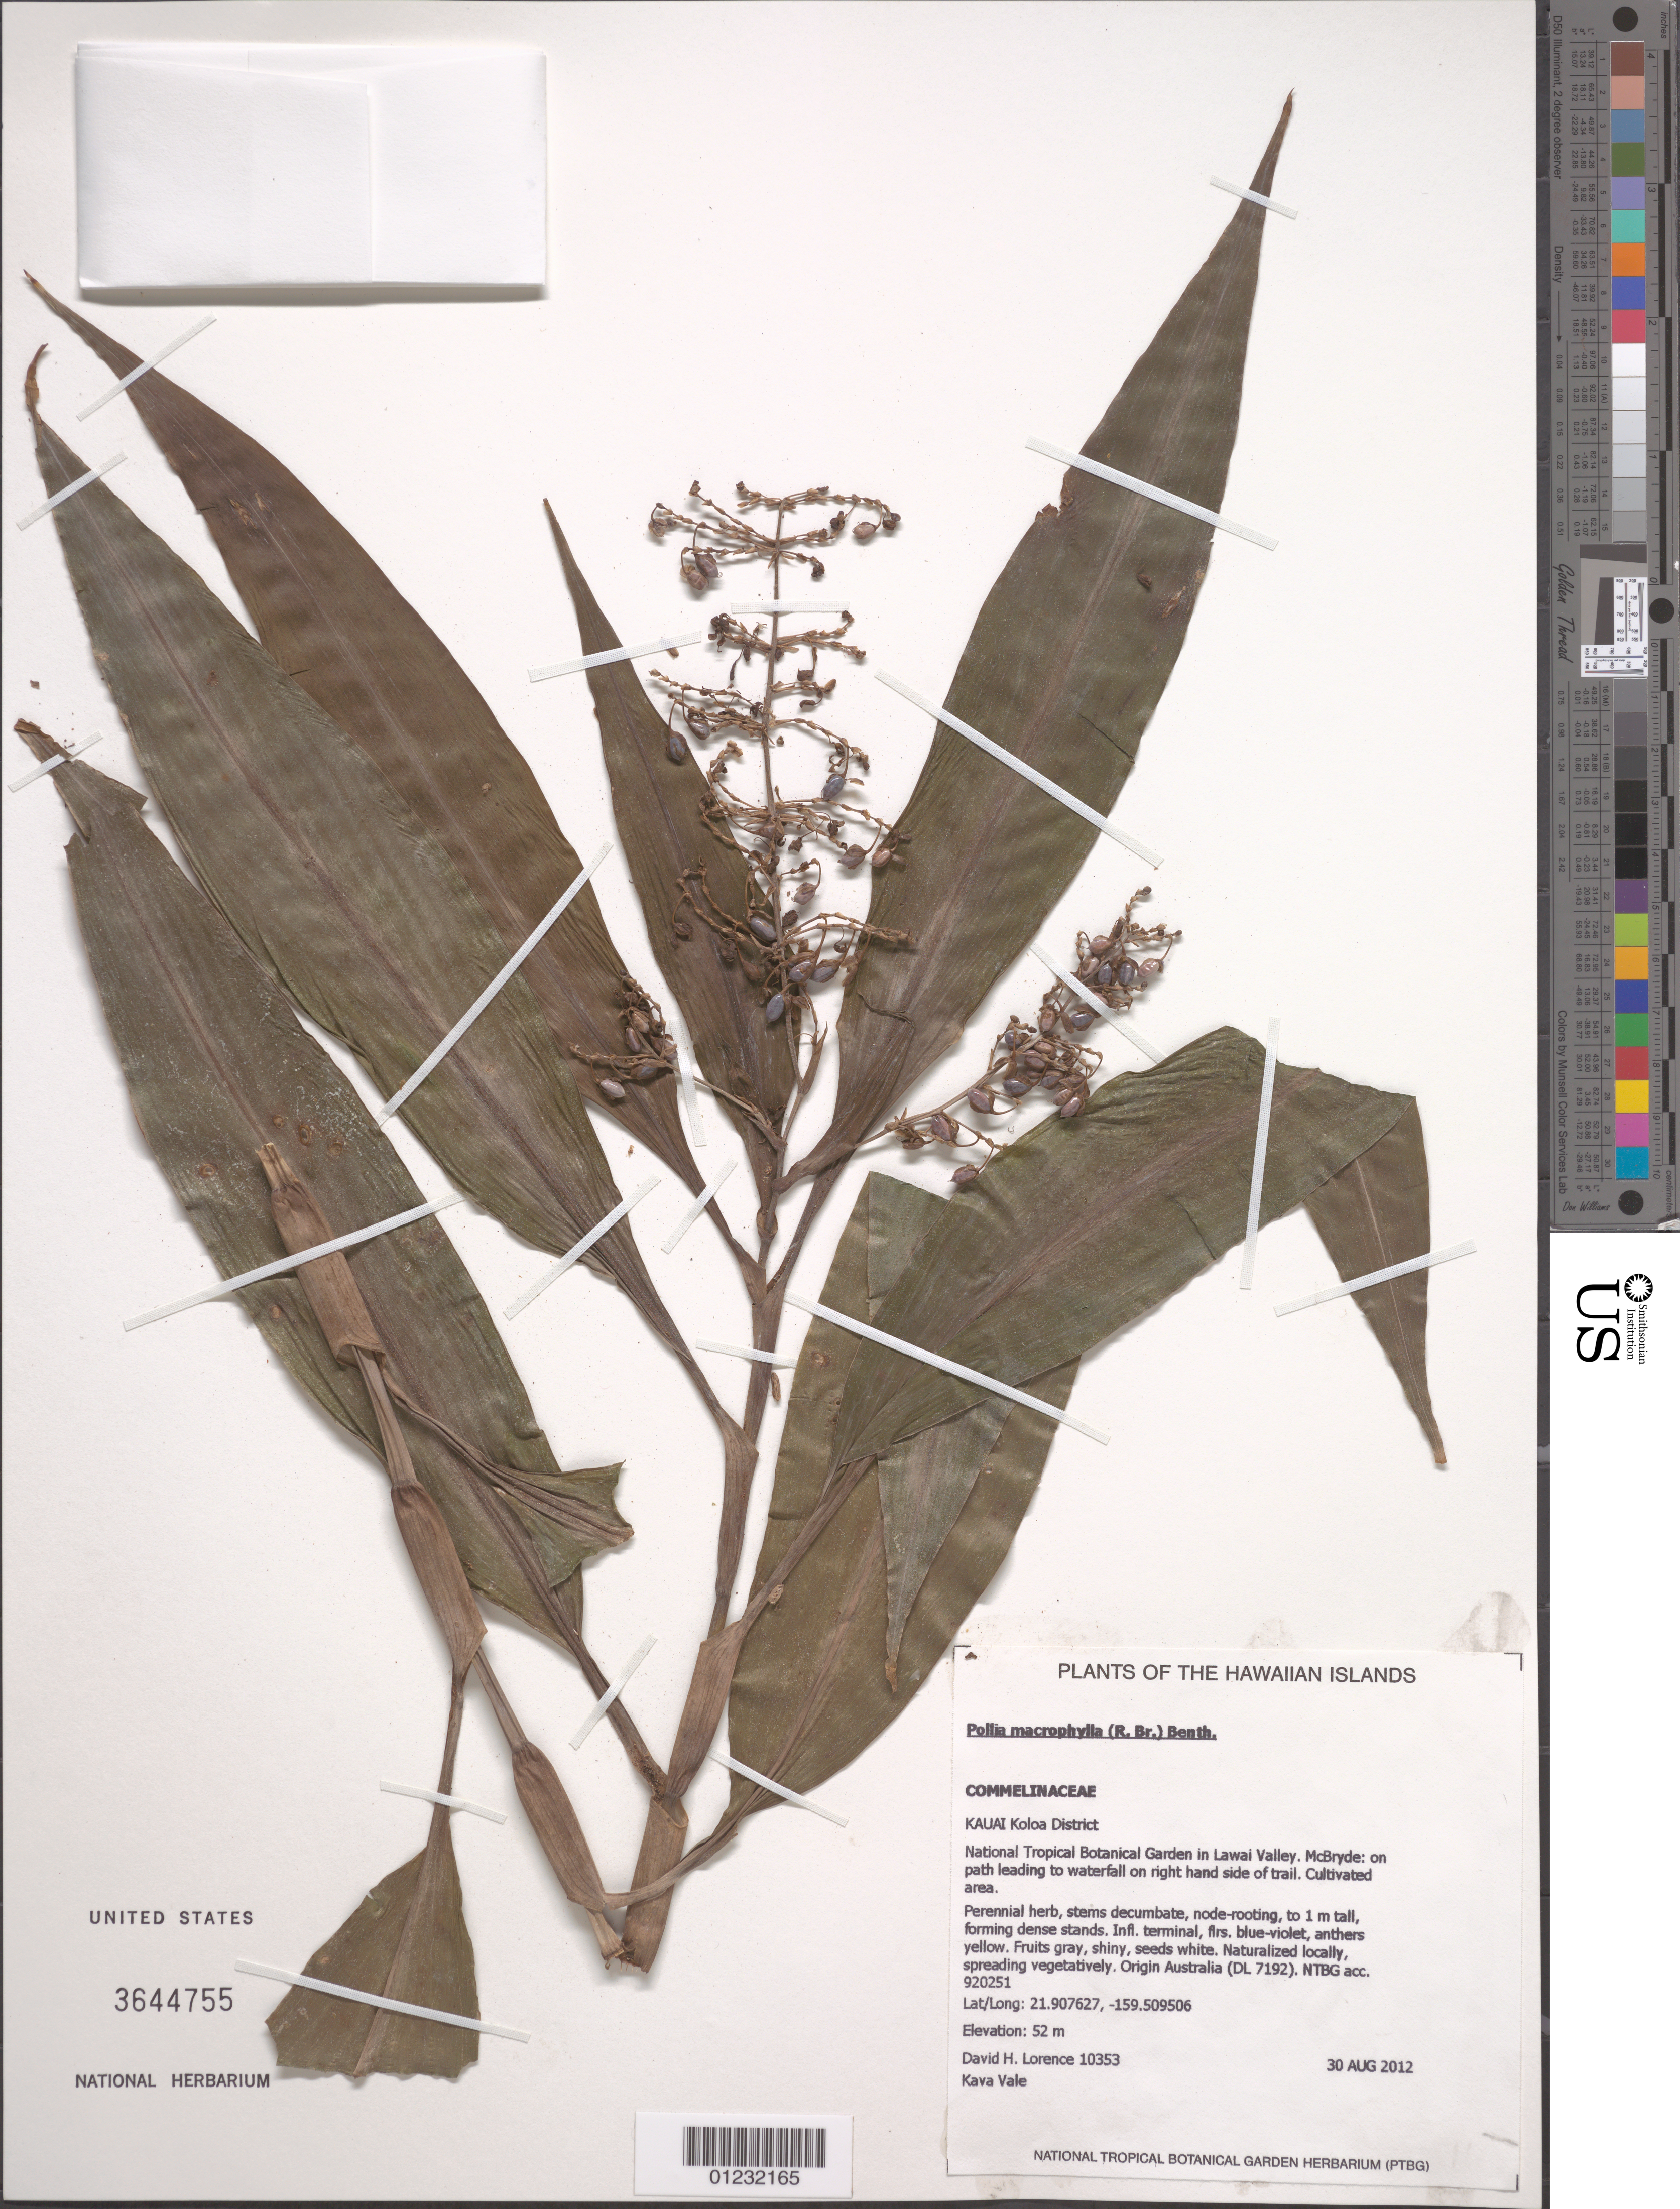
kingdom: Plantae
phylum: Tracheophyta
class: Liliopsida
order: Commelinales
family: Commelinaceae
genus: Pollia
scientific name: Pollia macrophylla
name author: (R. Br.) Benth.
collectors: D. Lorence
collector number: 10353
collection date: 2012-08-30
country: United States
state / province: Hawaii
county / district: Kauai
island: Kaua'i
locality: NTBG in Lawai Valley, McBryde: on path leading to waterfall on right hand side of trail.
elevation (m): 52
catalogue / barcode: US 3644755